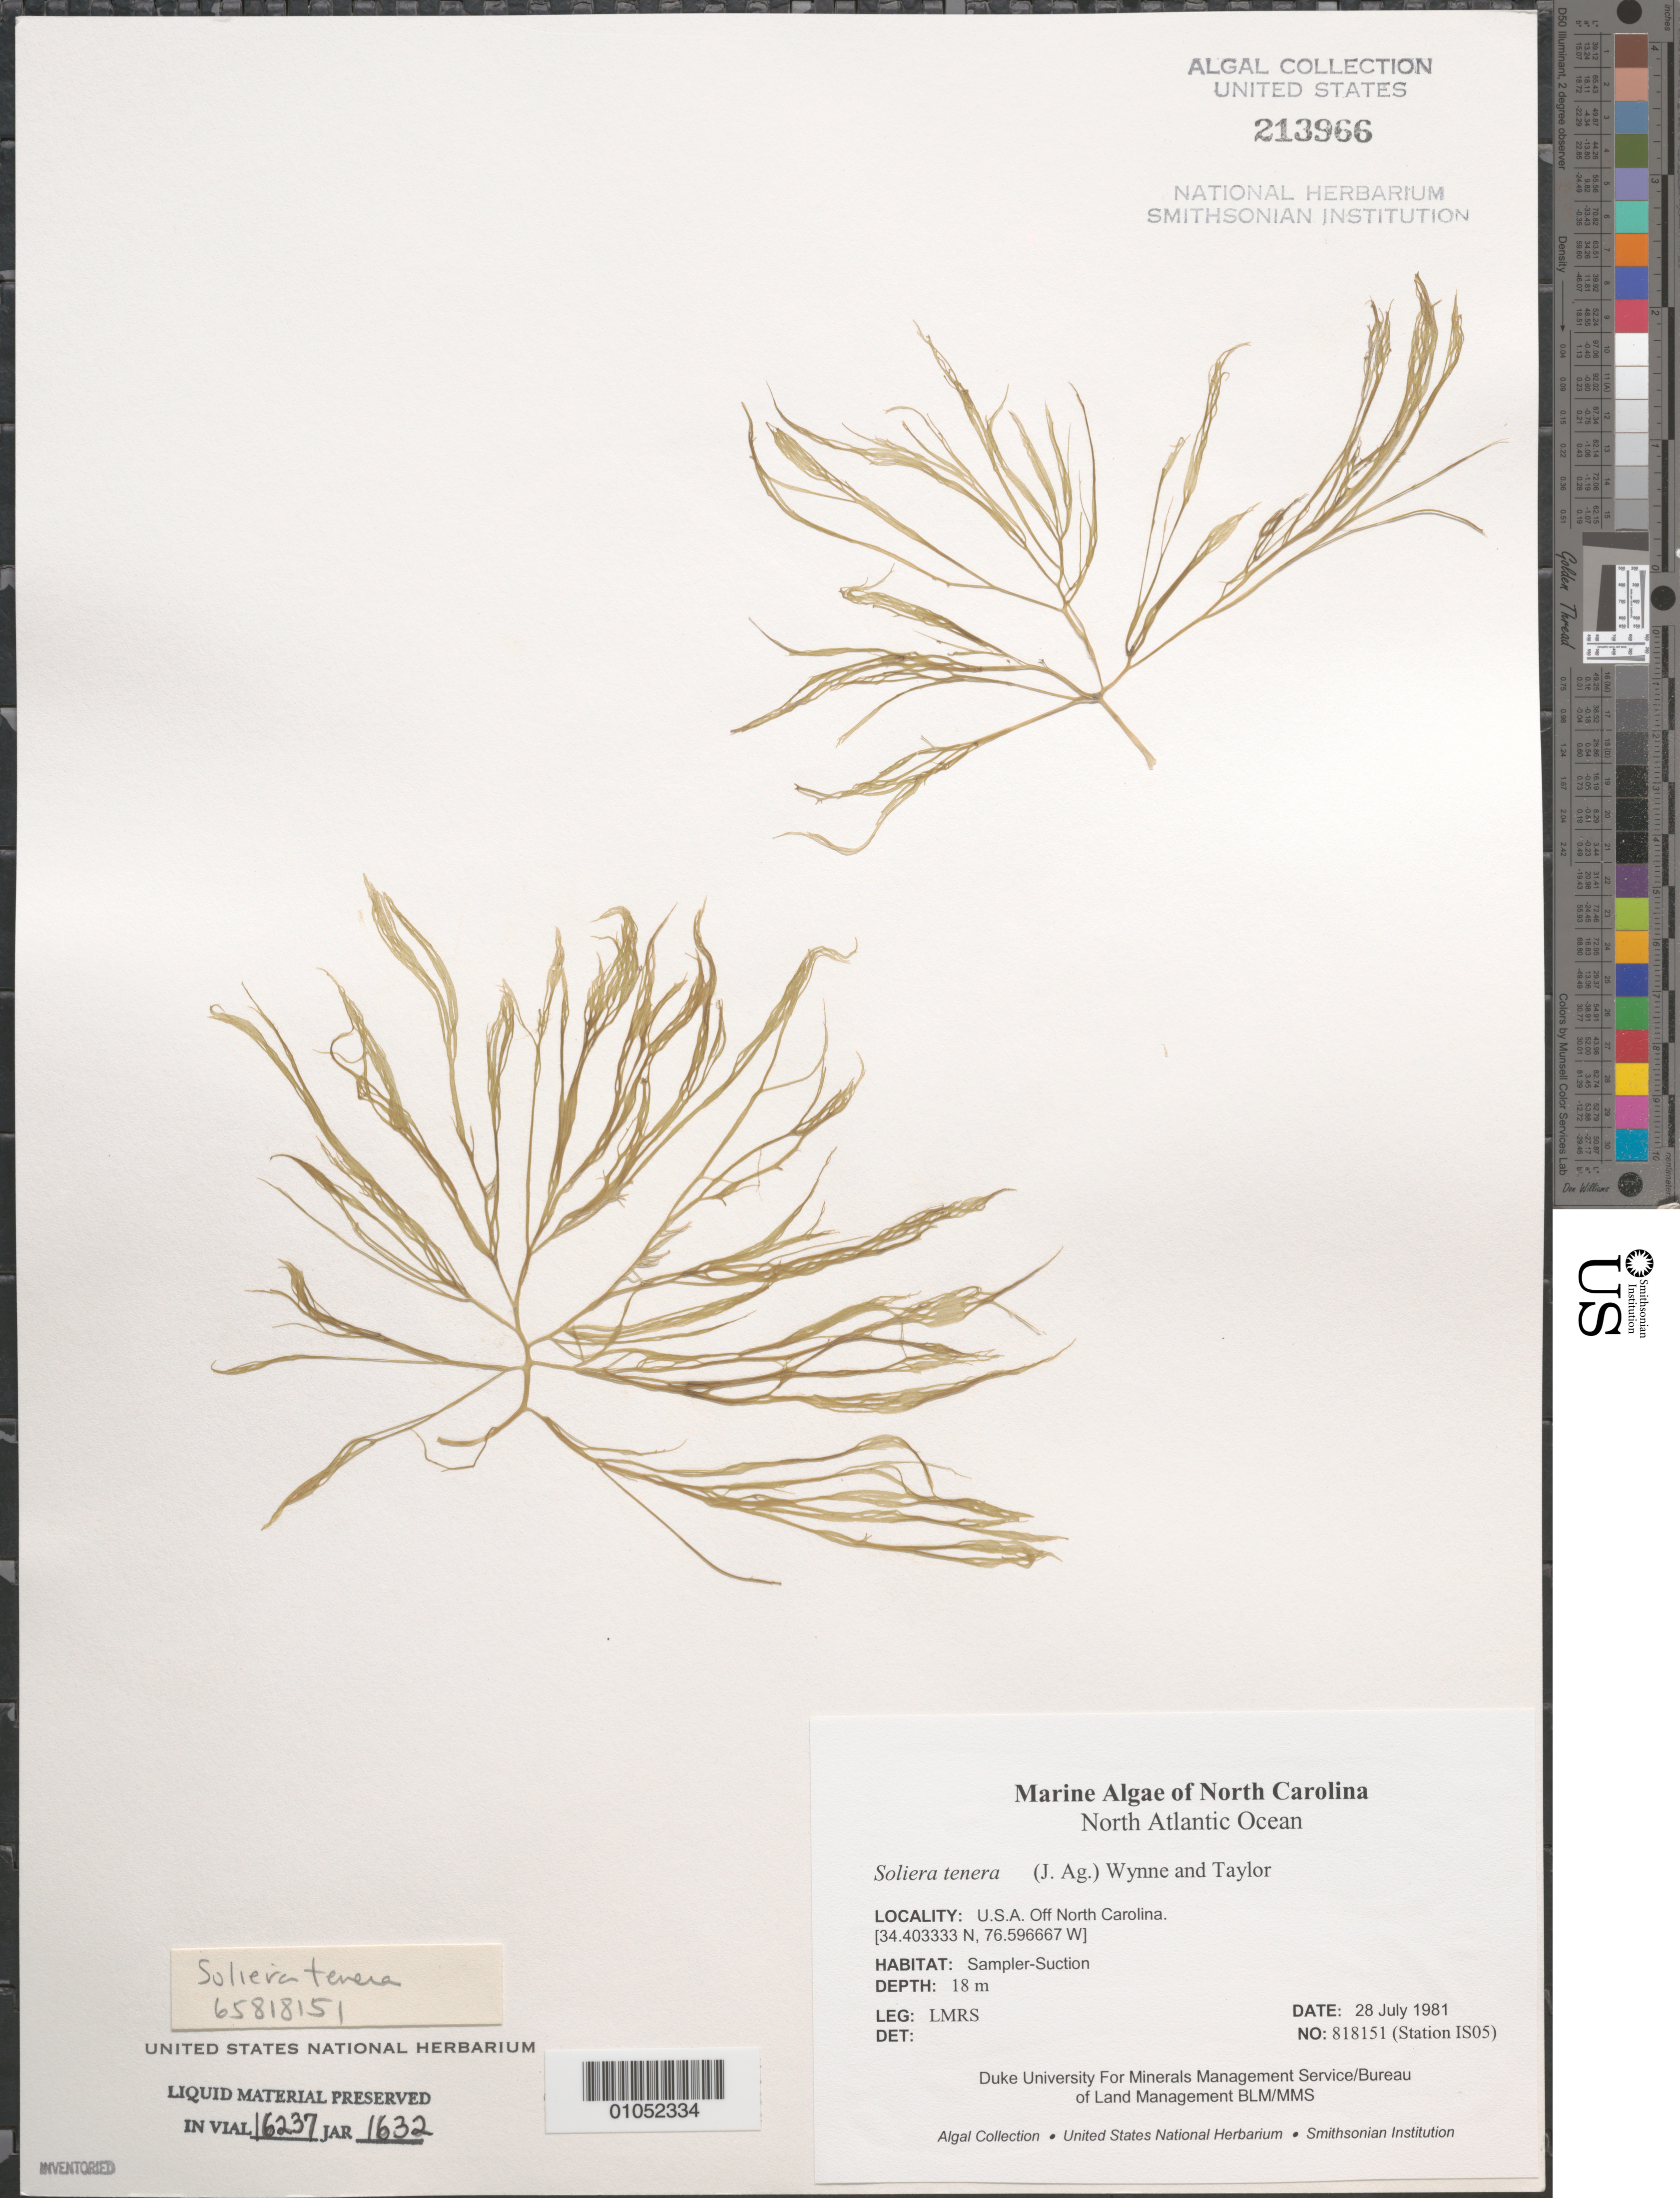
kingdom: Plantae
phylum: Rhodophyta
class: Florideophyceae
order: Gigartinales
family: Solieriaceae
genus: Solieria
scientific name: Solieria filiformis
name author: (Kütz.) P.W. Gabrielson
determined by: Algae name updating Project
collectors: LMRS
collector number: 818151 (Station IS05)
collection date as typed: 28 Jul 1981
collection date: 1981-07-28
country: United States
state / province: North Carolina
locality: North Atlantic Ocean off North Carolina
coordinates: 34.403333 N, 76.596667 W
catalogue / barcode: US 213966